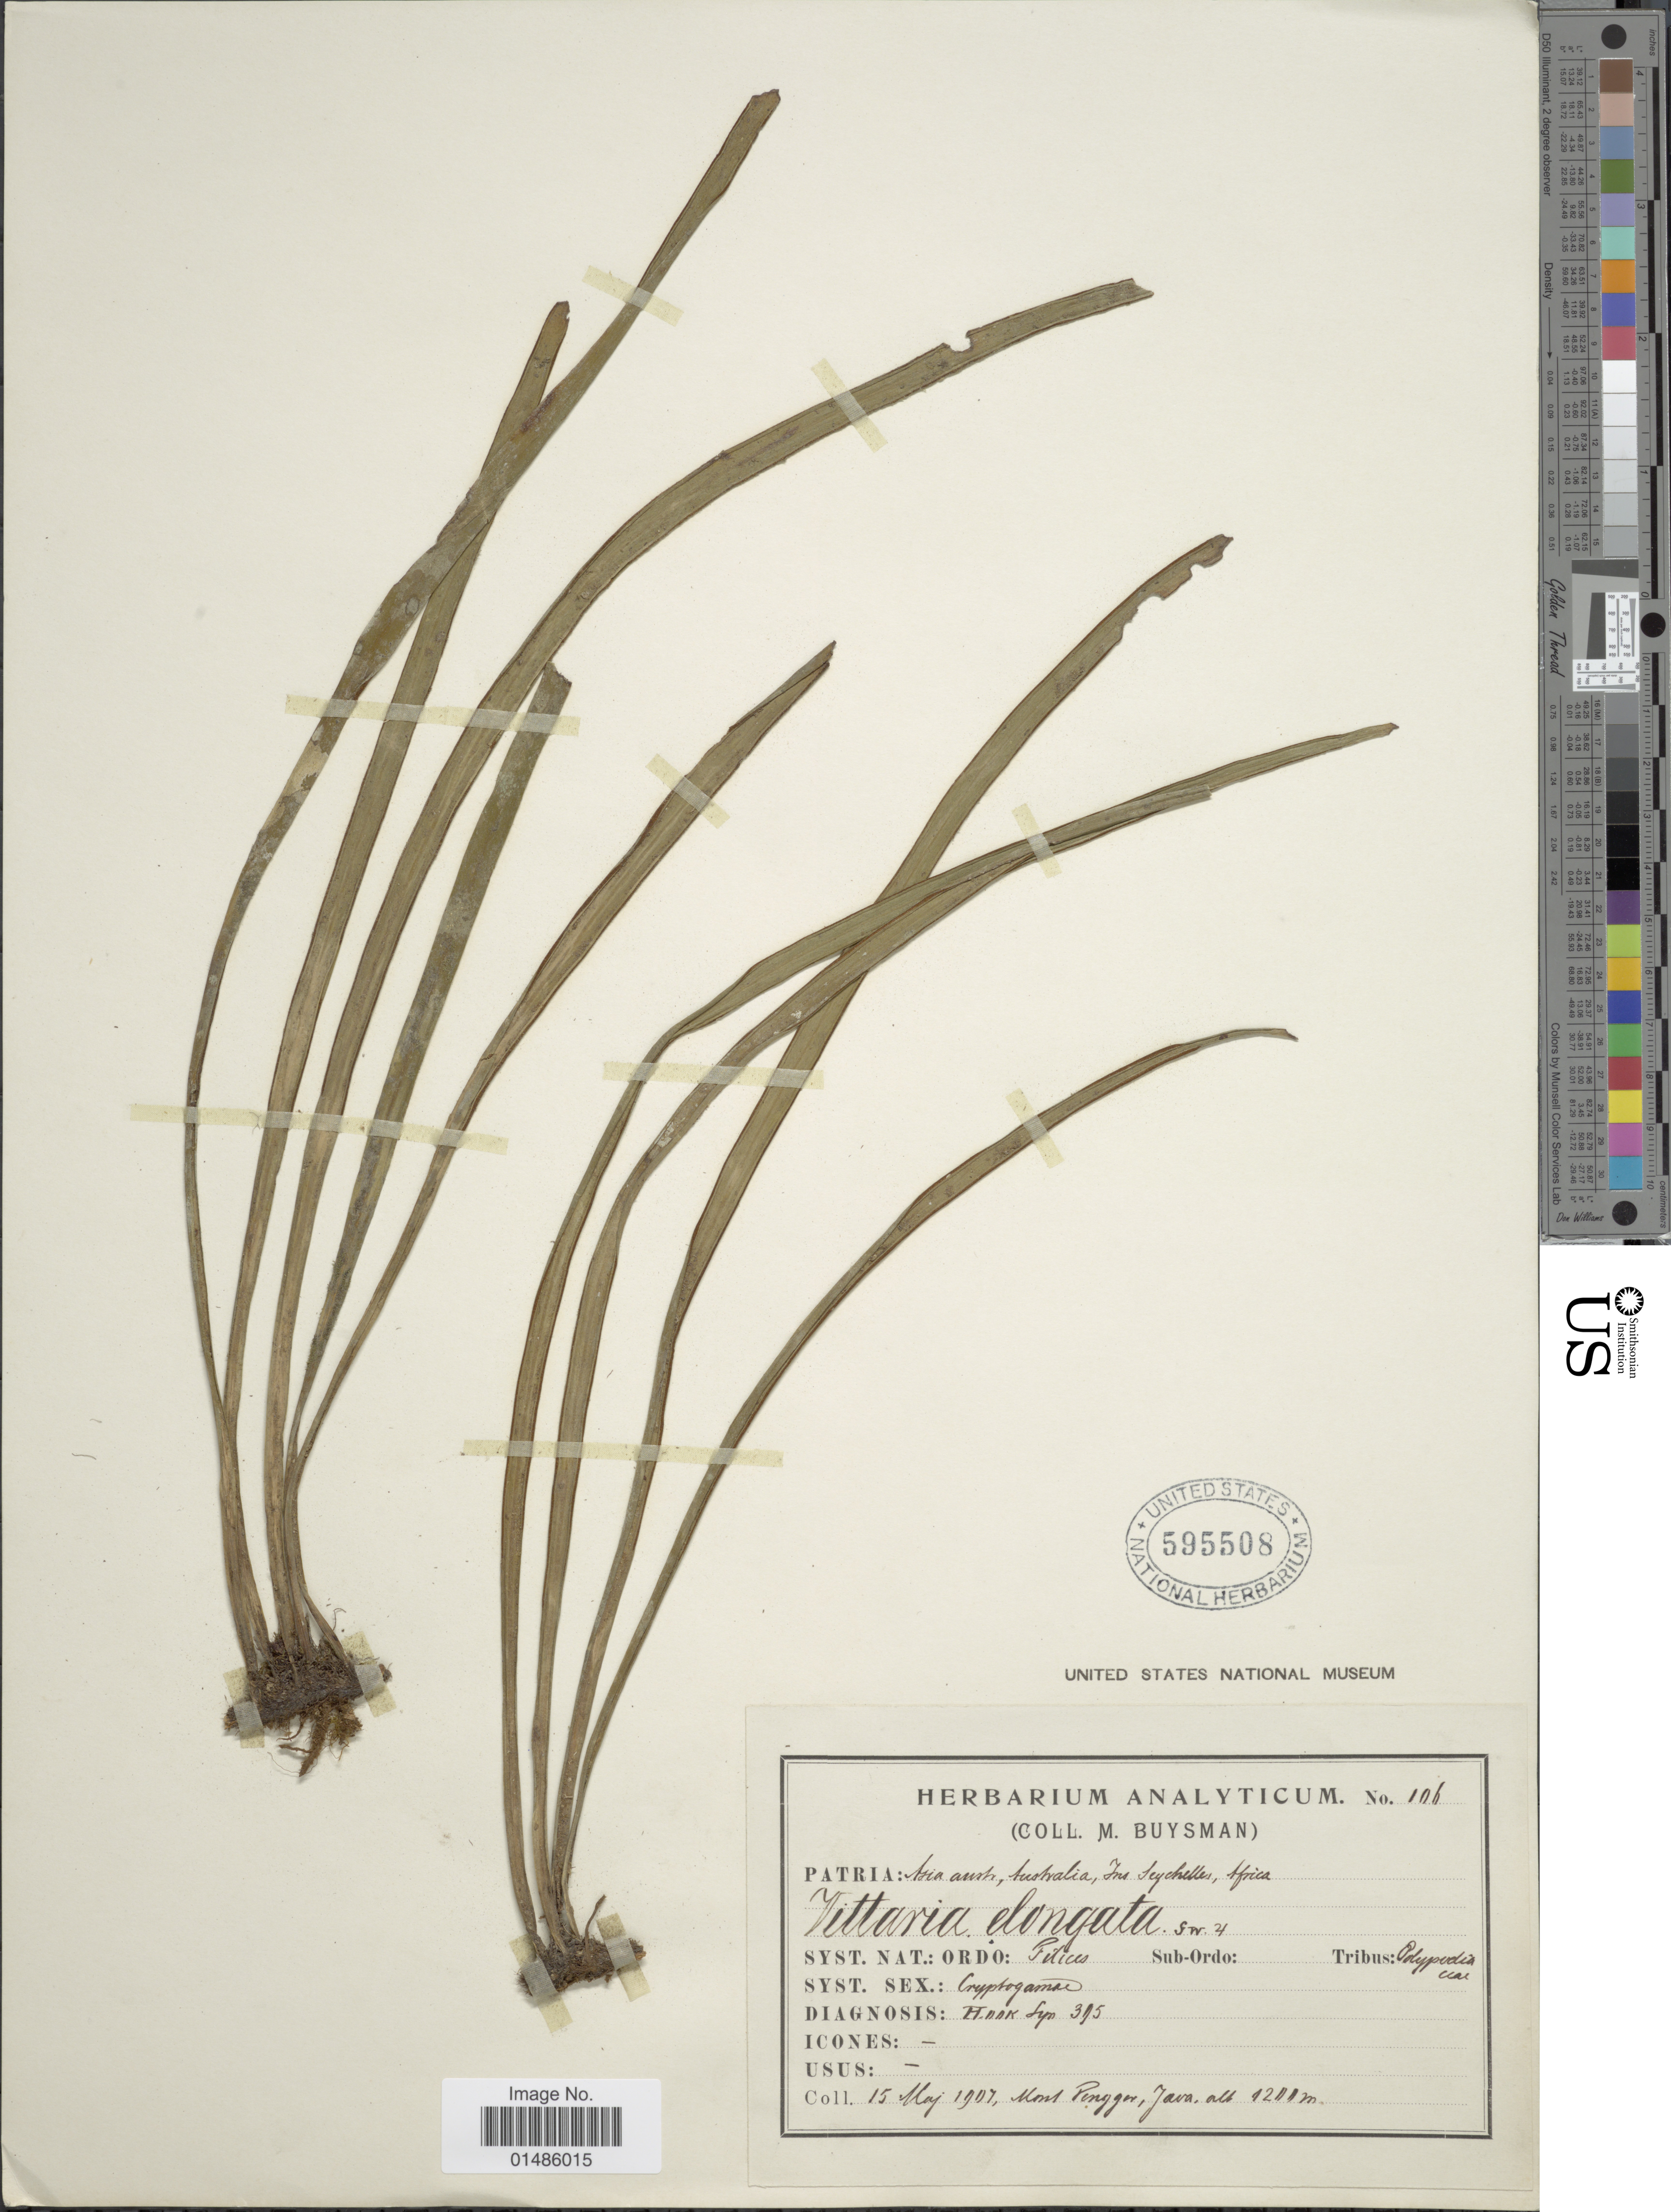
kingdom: Plantae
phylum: Tracheophyta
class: Polypodiopsida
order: Polypodiales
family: Pteridaceae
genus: Haplopteris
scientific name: Haplopteris elongata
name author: (Sw.) Crane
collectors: M. Buysman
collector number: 106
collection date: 1907-05-15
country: Indonesia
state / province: Java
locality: Mont Pengger.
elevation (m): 1200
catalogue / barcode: US 595508